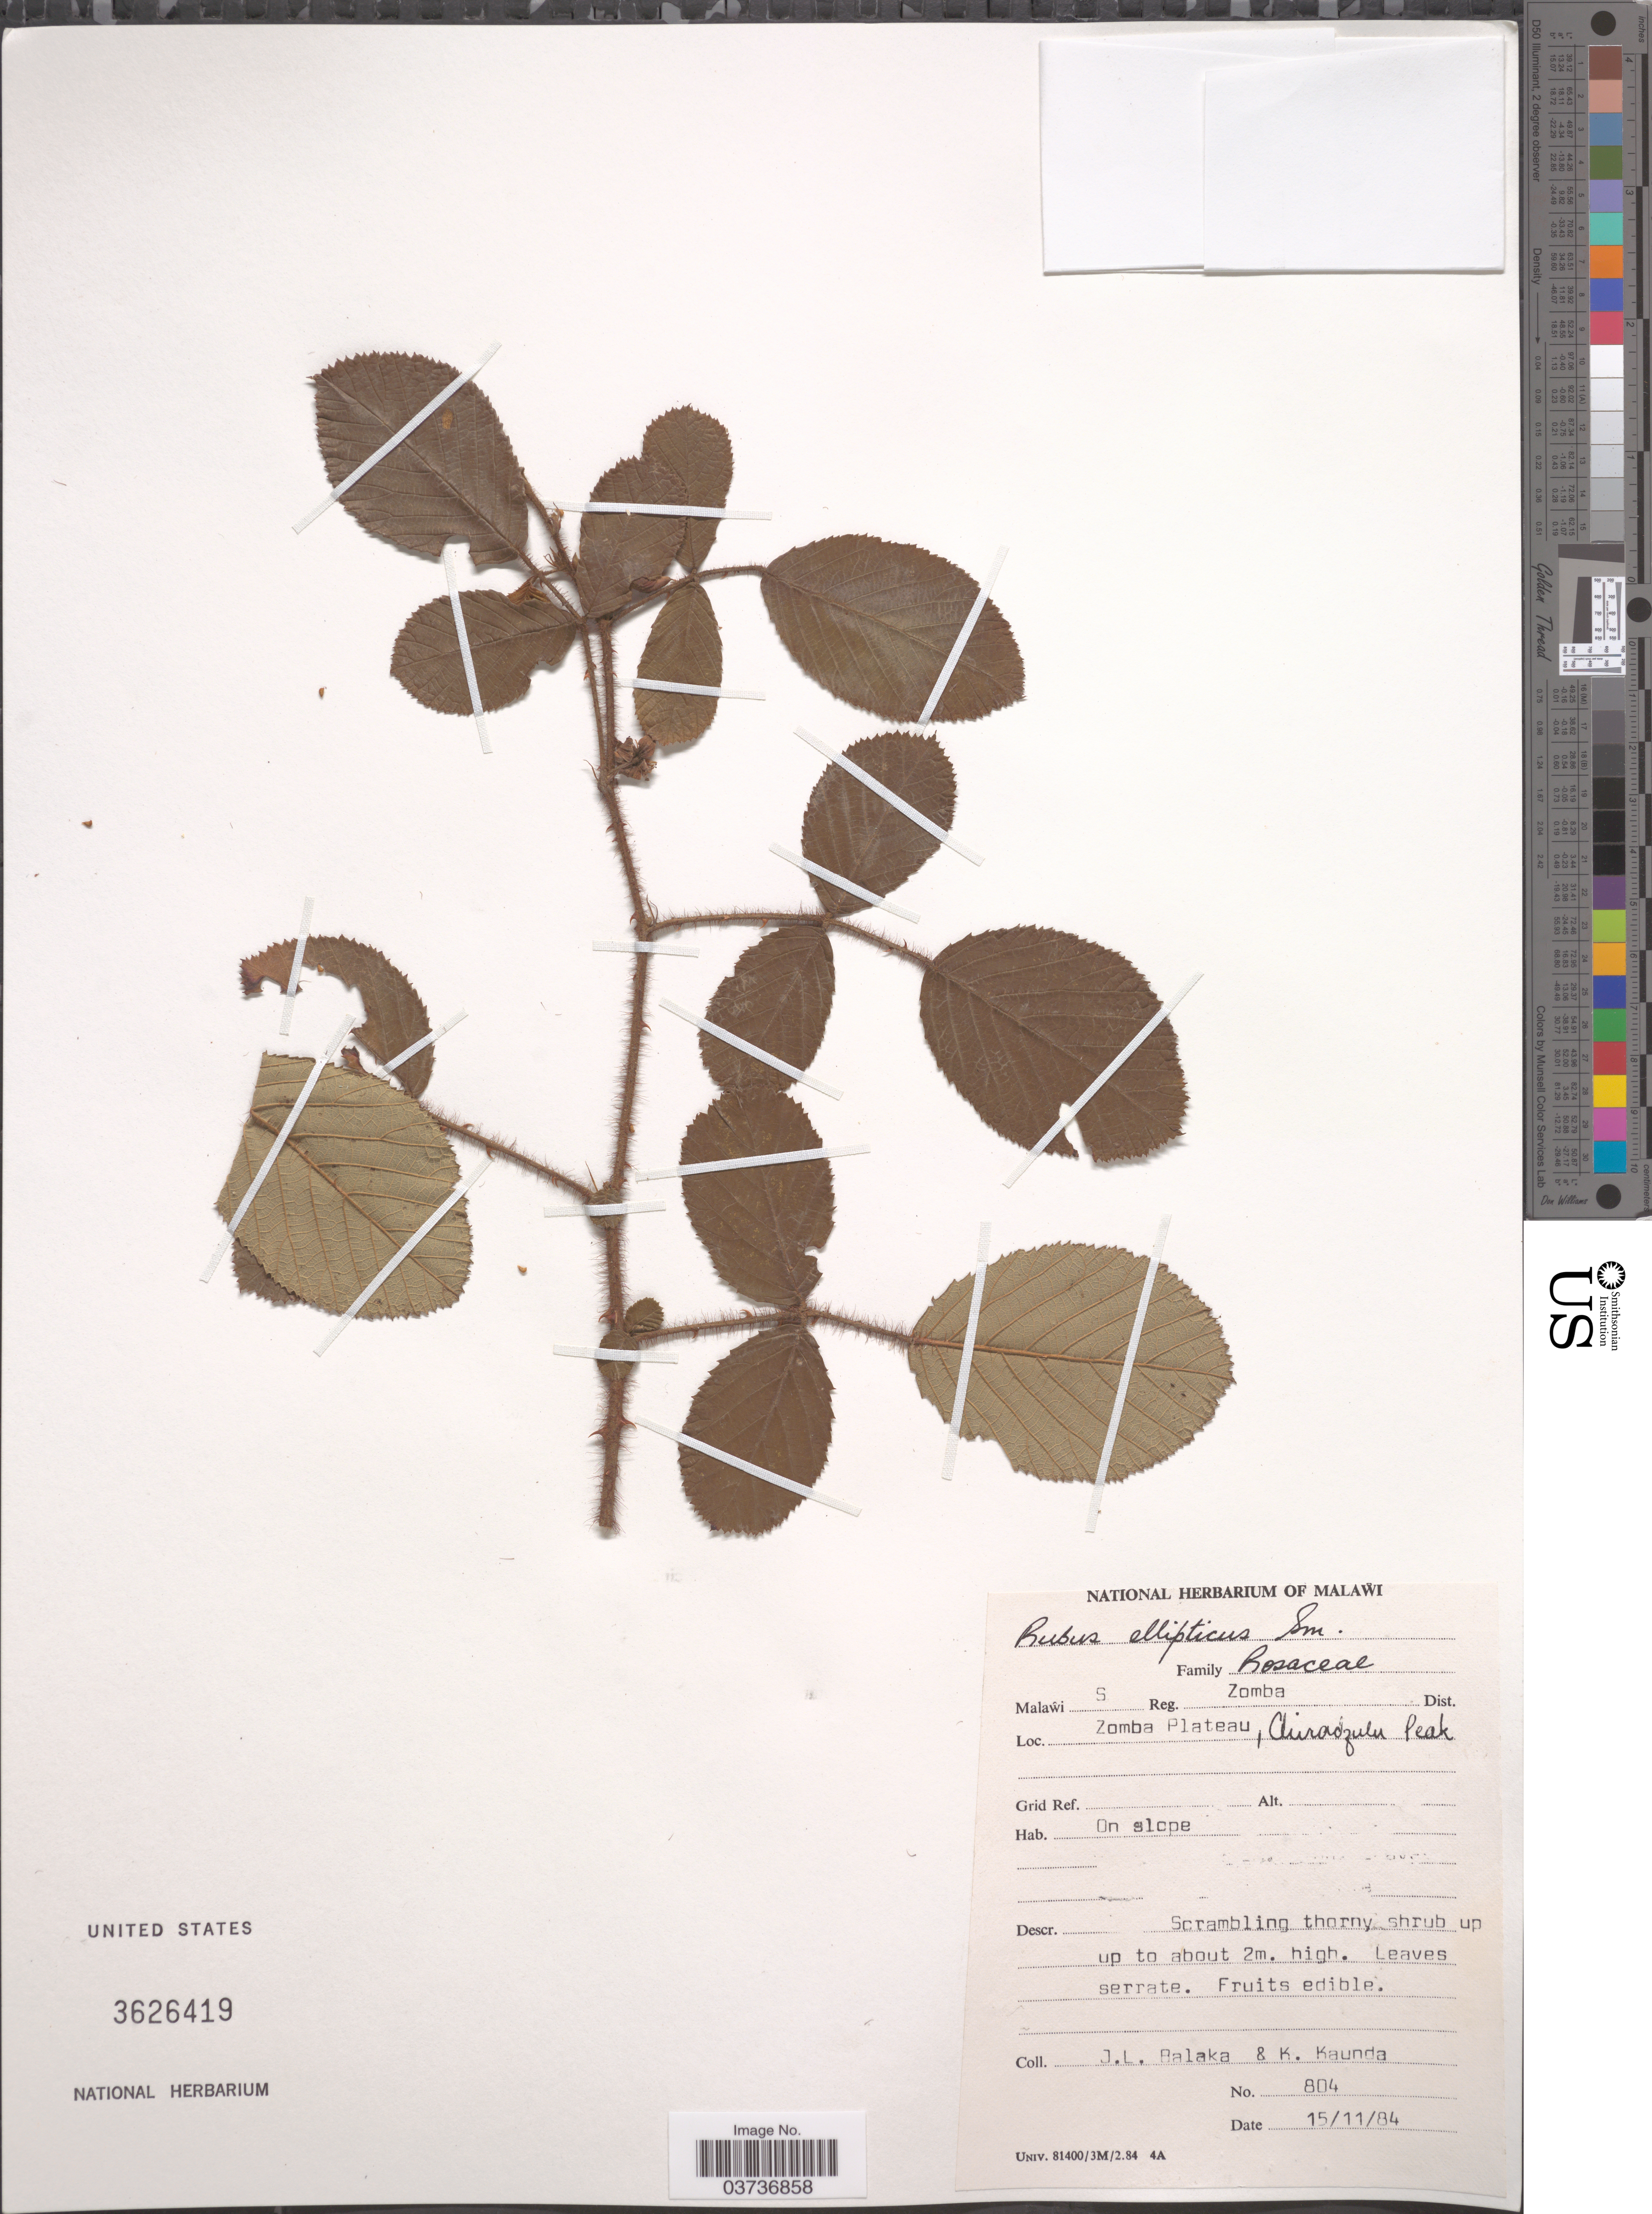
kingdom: Plantae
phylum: Tracheophyta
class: Magnoliopsida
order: Rosales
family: Rosaceae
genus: Rubus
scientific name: Rubus ellipticus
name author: Sm.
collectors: J. Balaka & K. Kaunda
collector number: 804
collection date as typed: Transcribed d/m/y: 15/11/84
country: Malawi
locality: Malawi S Reg. Zomba Dist. Zomba Plateau, Chiradzulu Peak.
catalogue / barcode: US 3626419